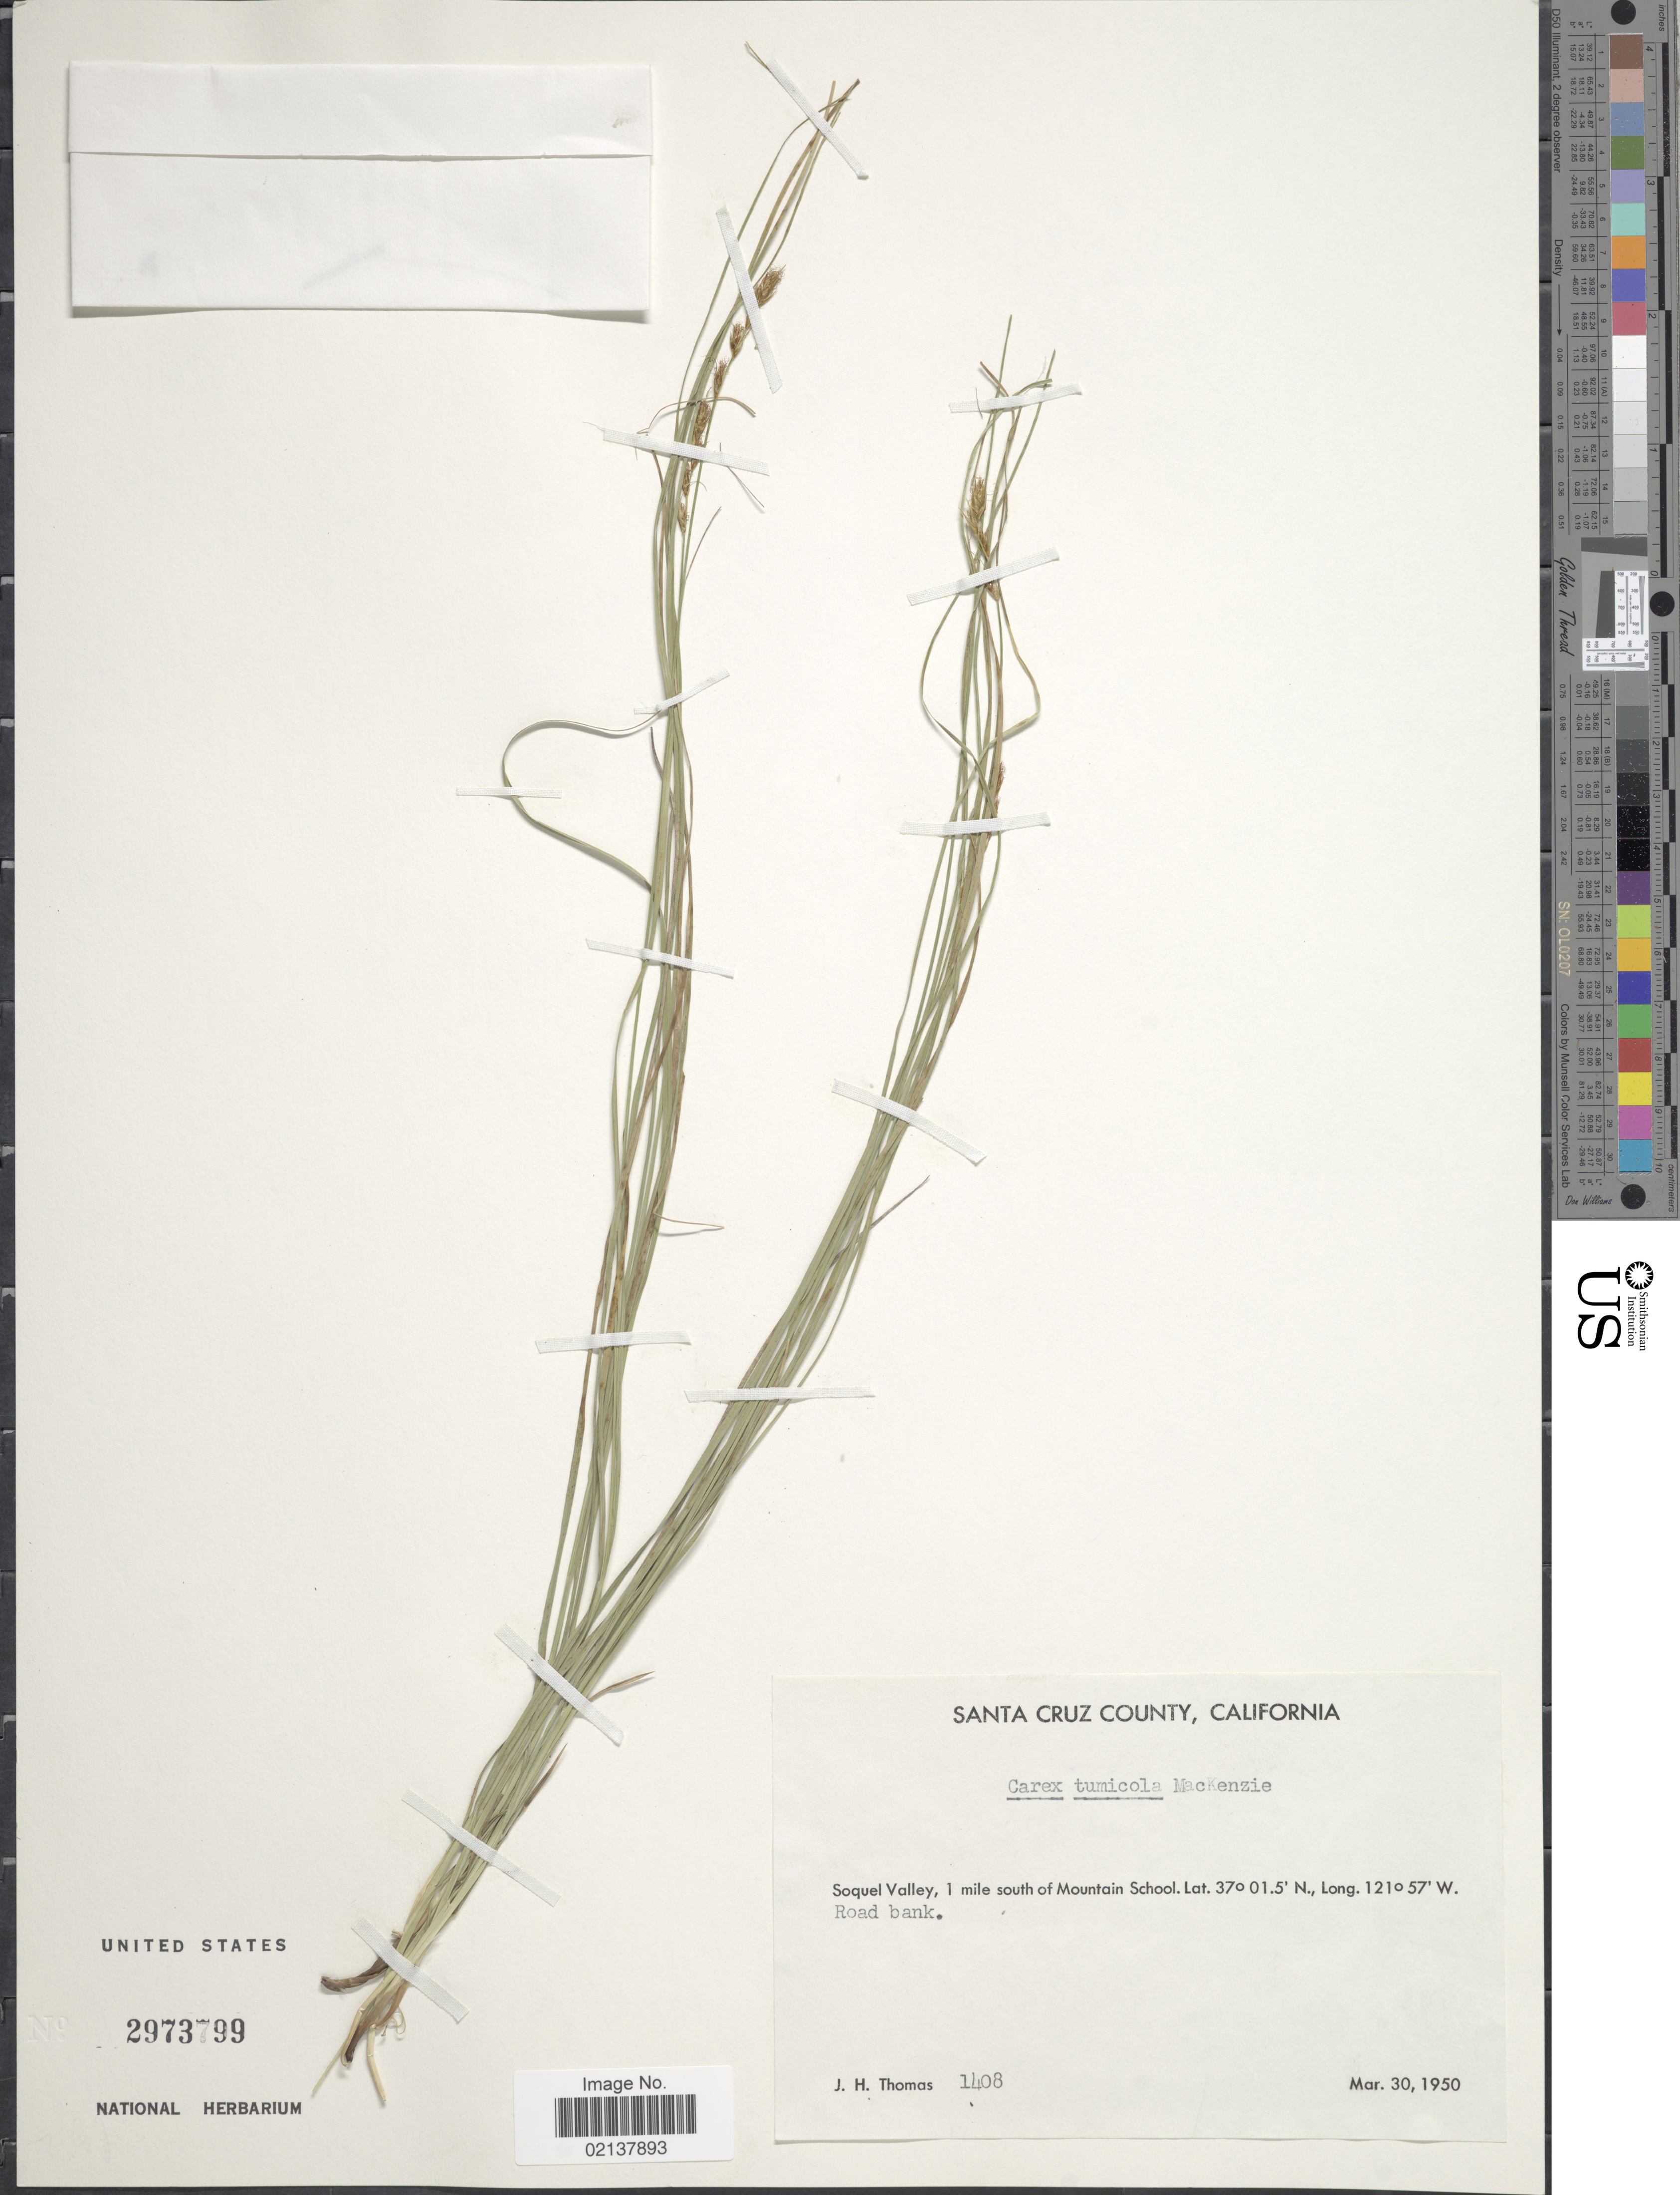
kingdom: Plantae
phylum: Tracheophyta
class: Liliopsida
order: Poales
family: Cyperaceae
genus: Carex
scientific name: Carex tumulicola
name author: Mack.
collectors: J. H. Thomas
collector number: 1408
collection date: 1950-03-30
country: United States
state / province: California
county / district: Santa Cruz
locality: Santa Cruz County, Soquel Valley, 1 mile south of Mountain School. Road bank.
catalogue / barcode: US 2973799